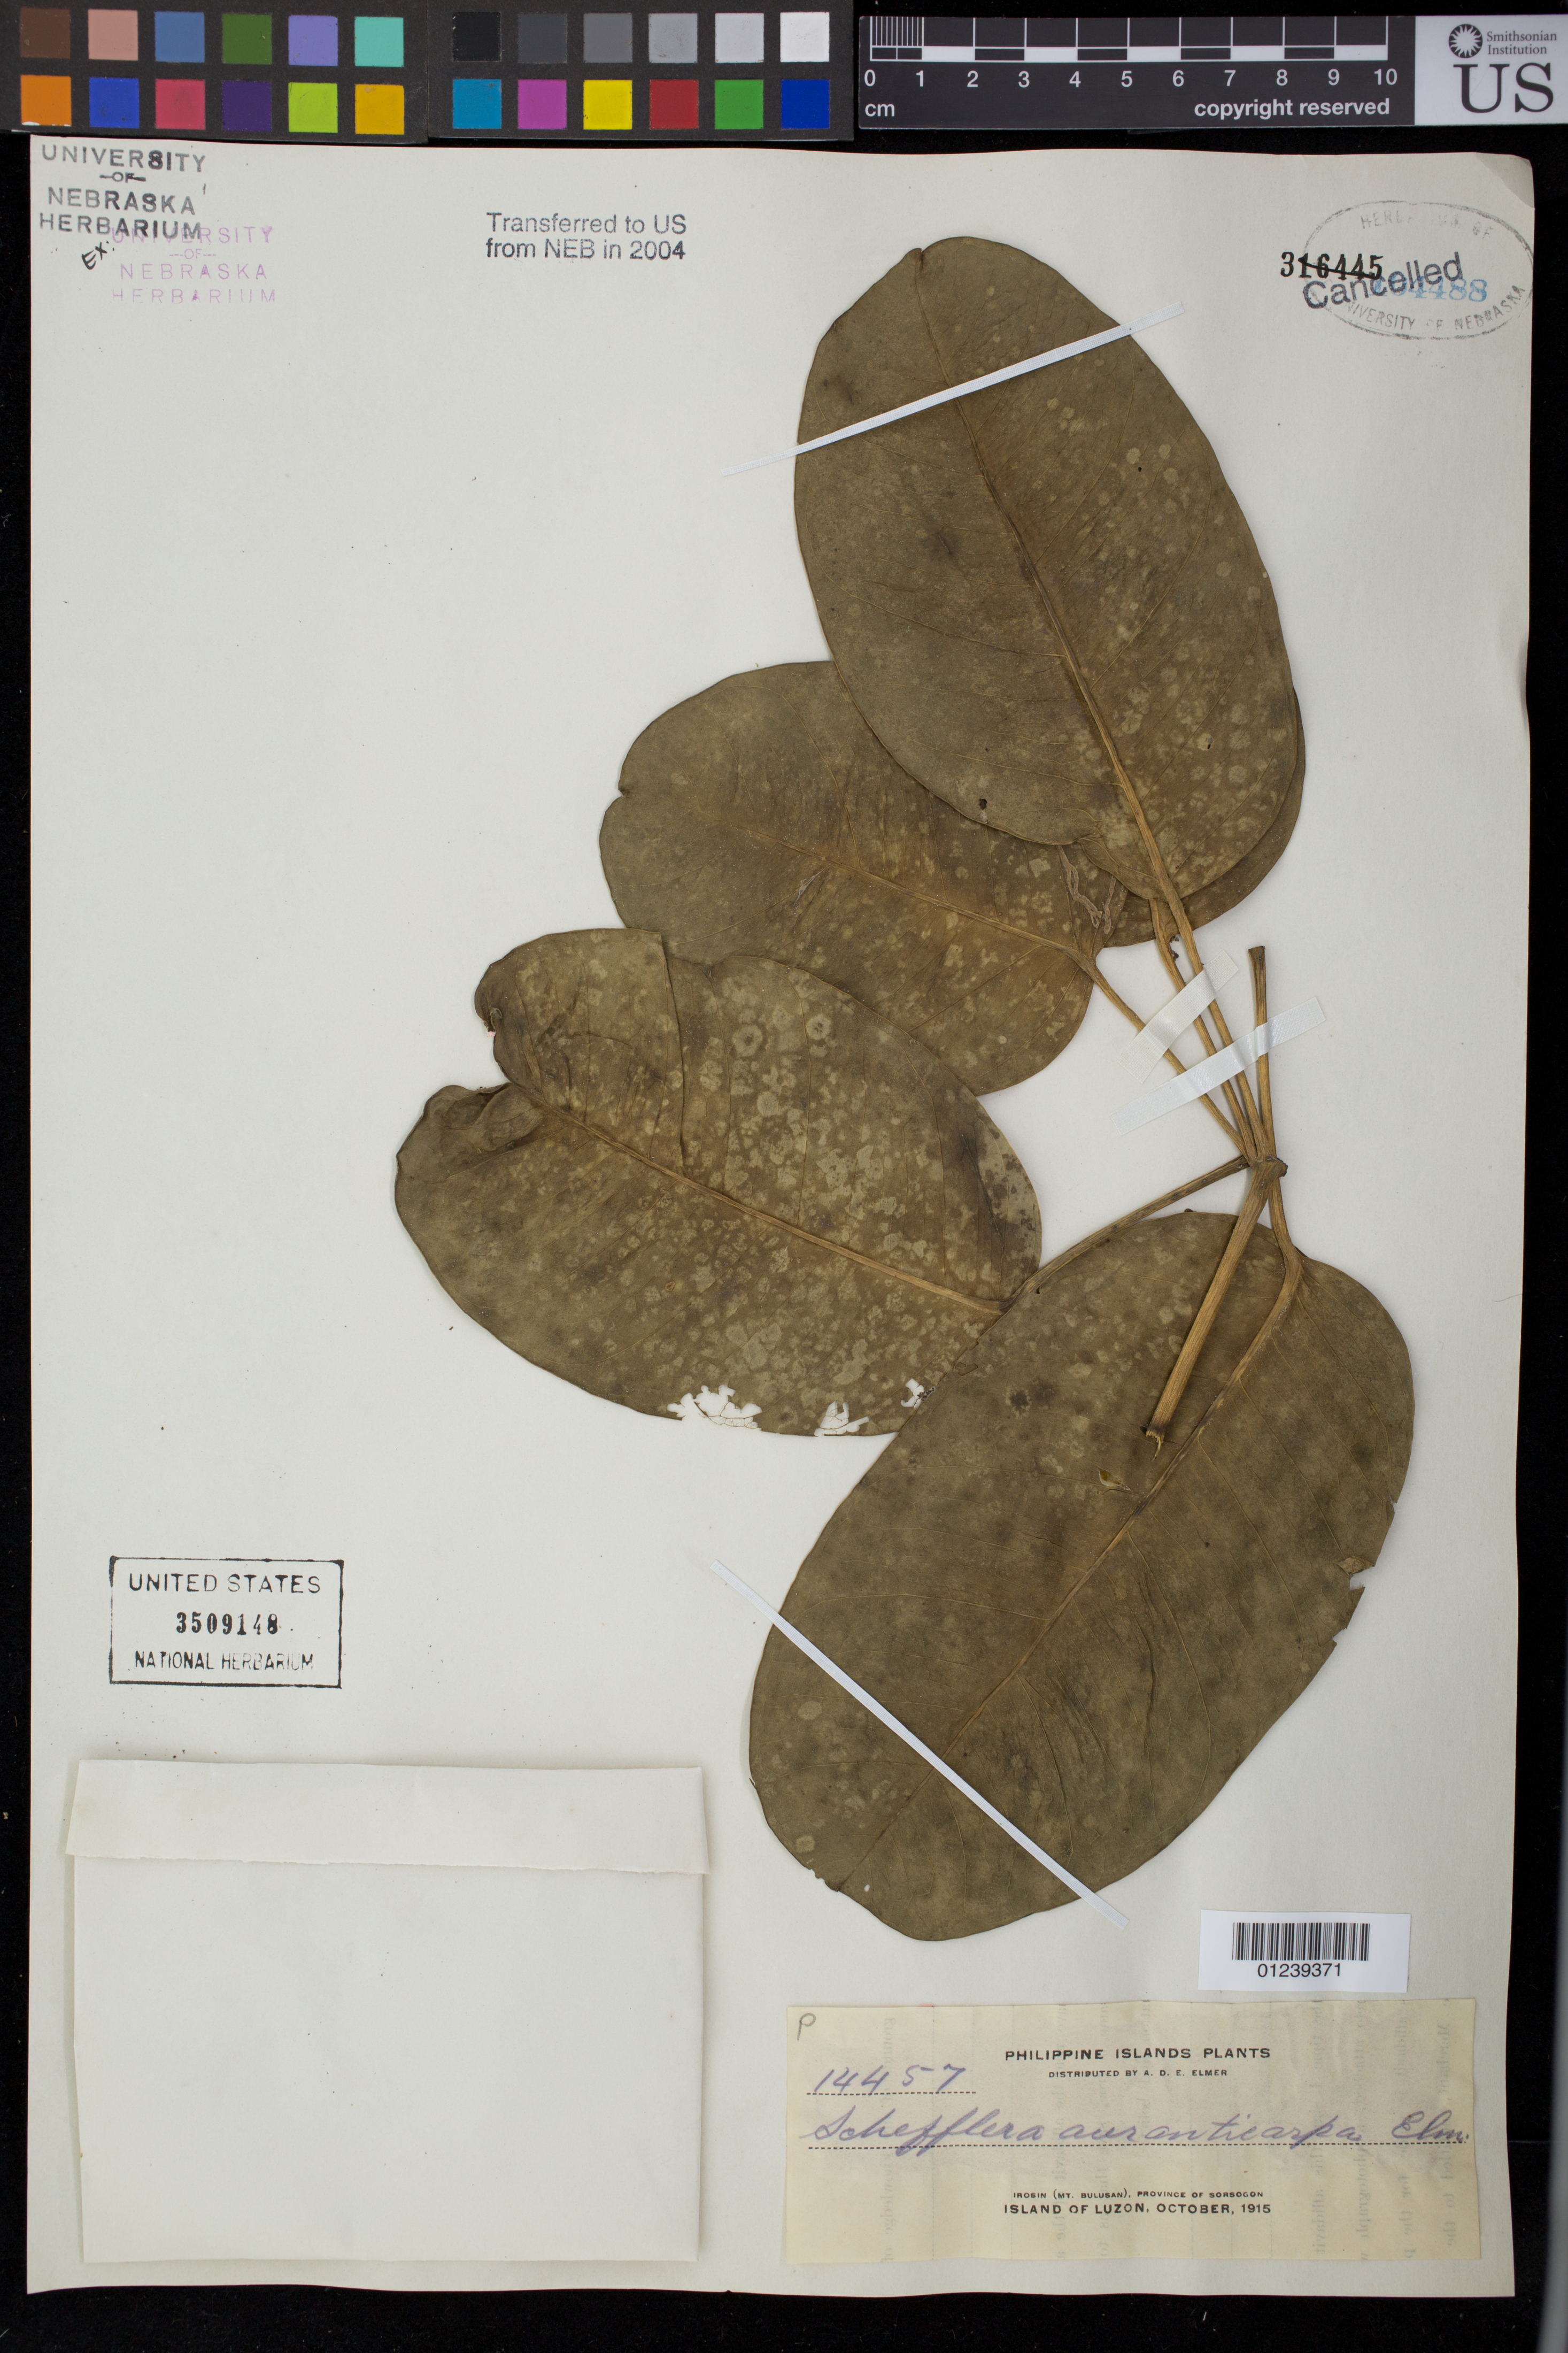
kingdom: Plantae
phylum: Tracheophyta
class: Magnoliopsida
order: Apiales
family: Araliaceae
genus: Schefflera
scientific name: Schefflera elliptifoliola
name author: Merr.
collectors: A. D. E. Elmer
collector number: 14457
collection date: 1915-10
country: Philippines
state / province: Bicol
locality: Irosin (Mt. Bulusan), Province of Sorsogon, Island of Luzon.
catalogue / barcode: US 3509148